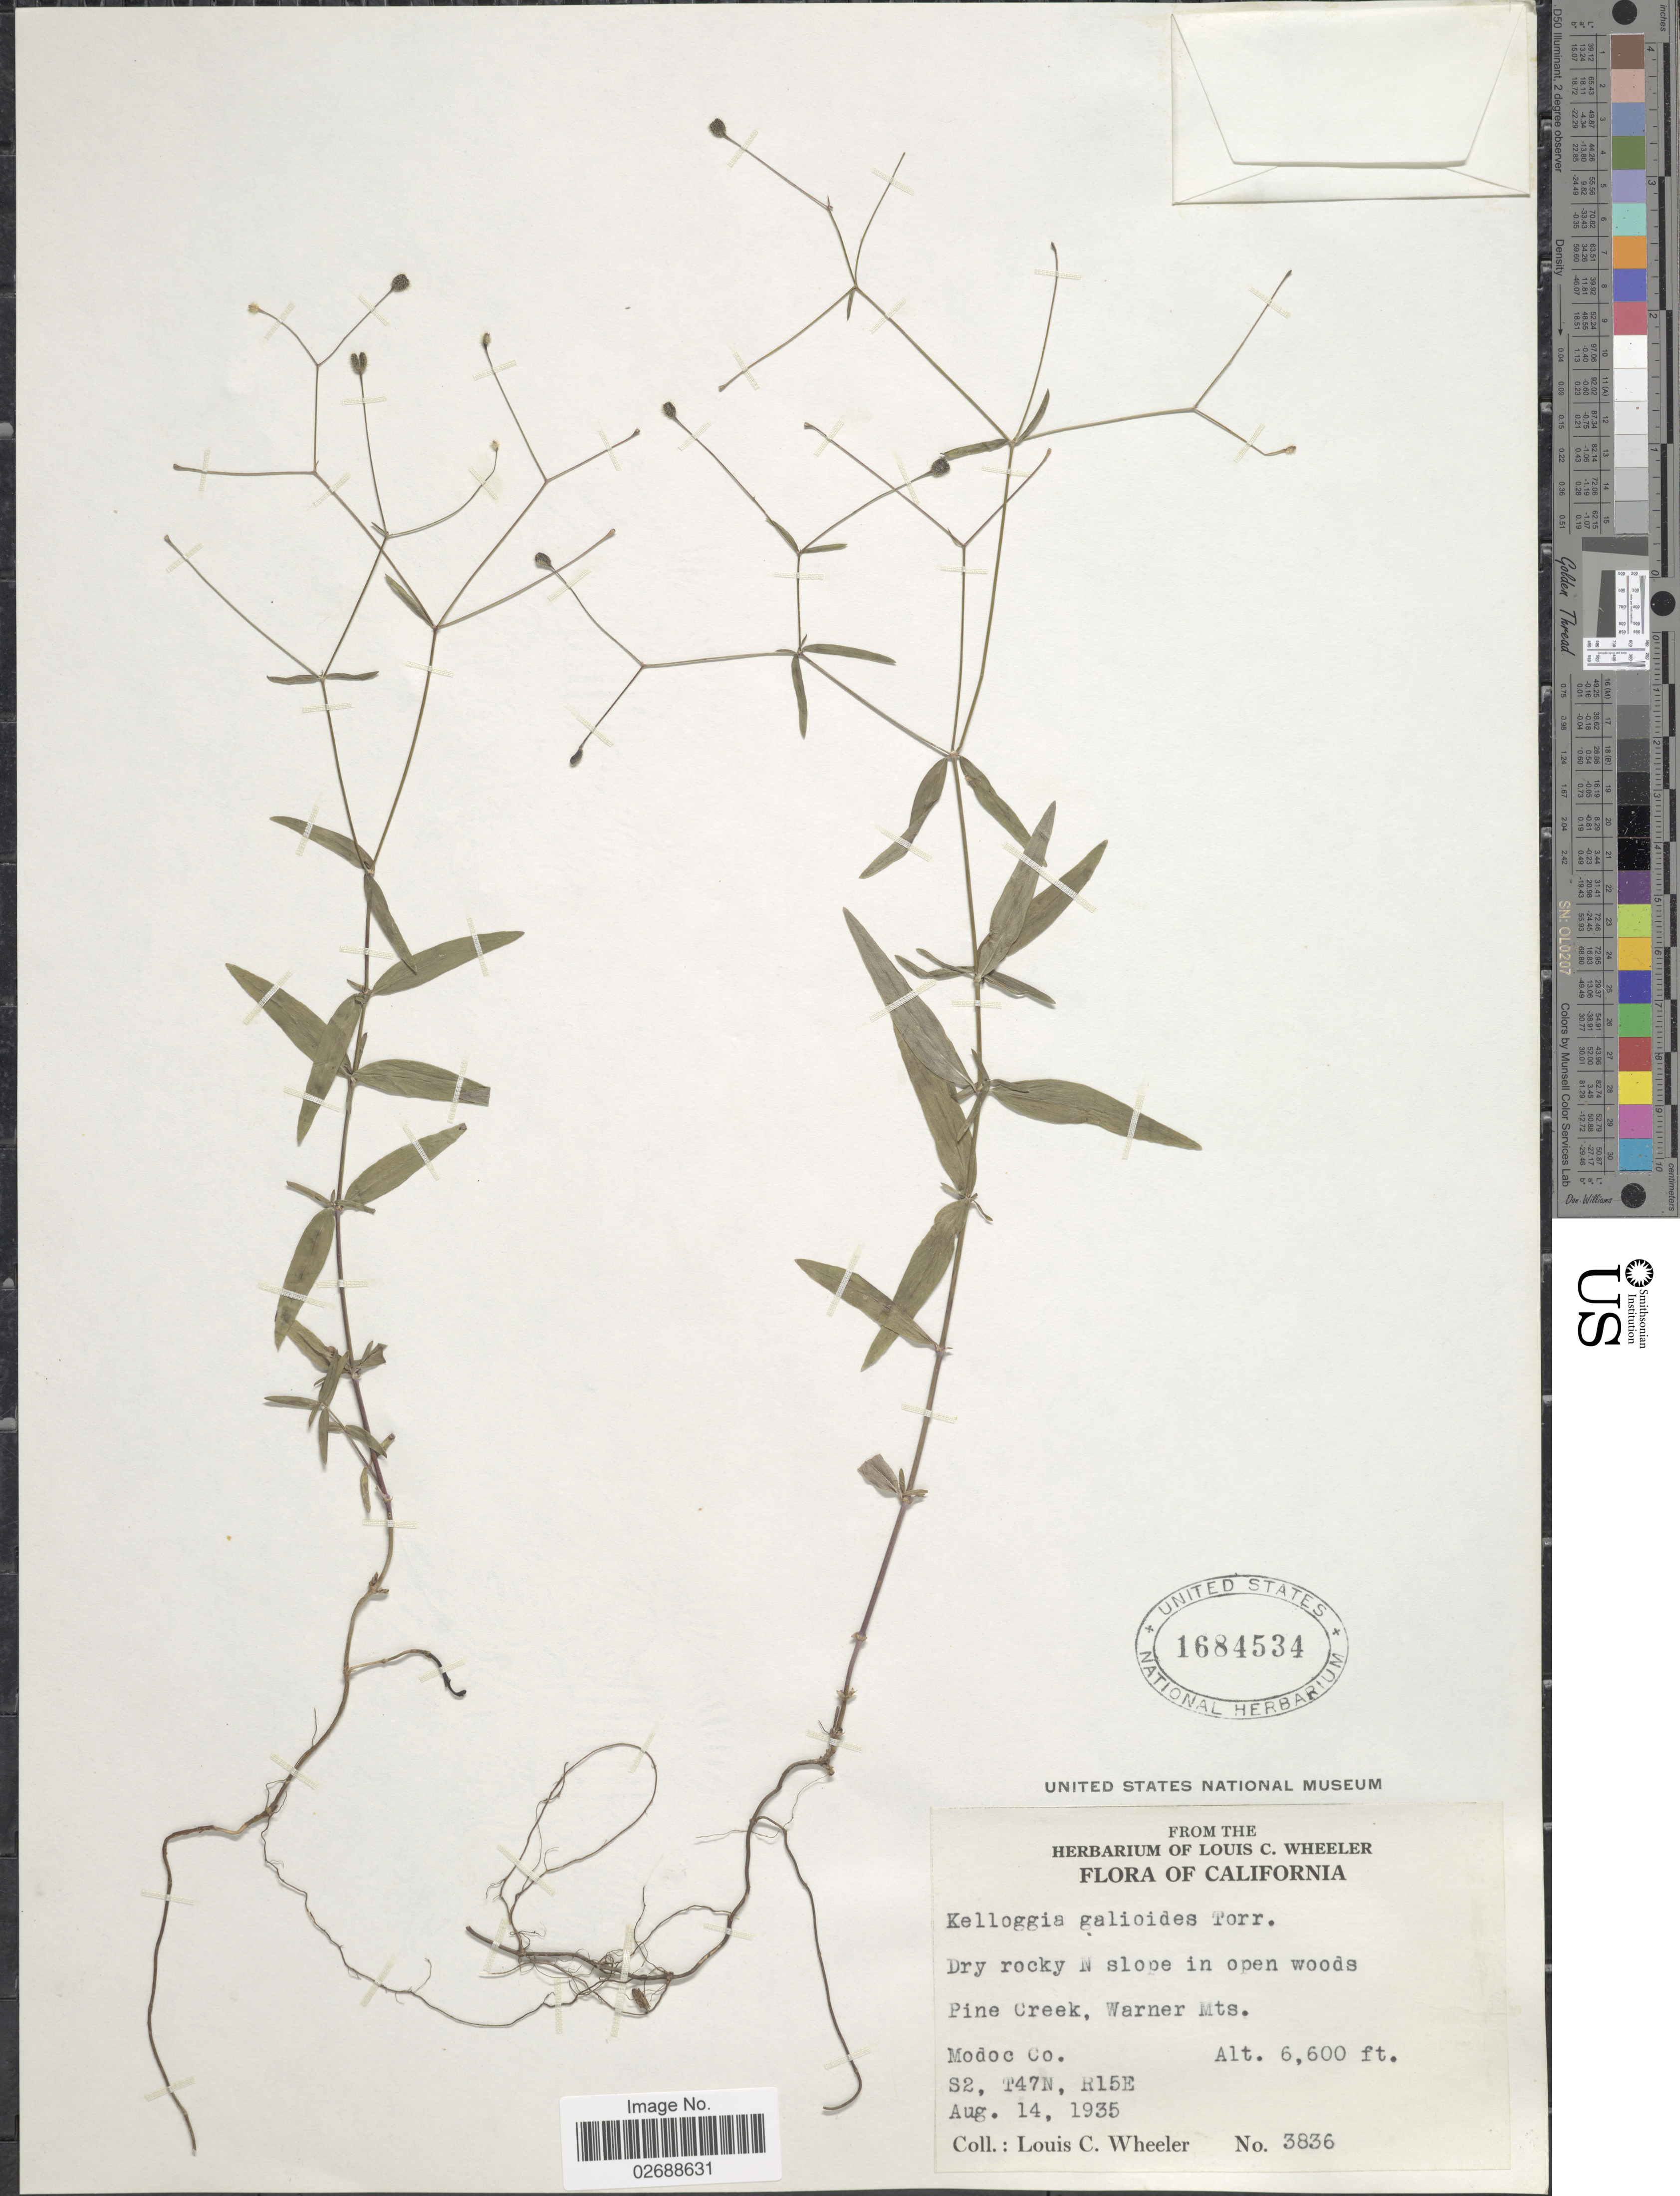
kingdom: Plantae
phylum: Tracheophyta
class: Magnoliopsida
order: Gentianales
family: Rubiaceae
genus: Kelloggia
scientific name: Kelloggia galioides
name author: Torr.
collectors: L. C. Wheeler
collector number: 3836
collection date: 1935-08-14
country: United States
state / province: California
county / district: Modoc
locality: Pine Creek, Warner Mts. Modoc Co. S2, T47N, R15E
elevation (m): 2012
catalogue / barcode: US 1684534